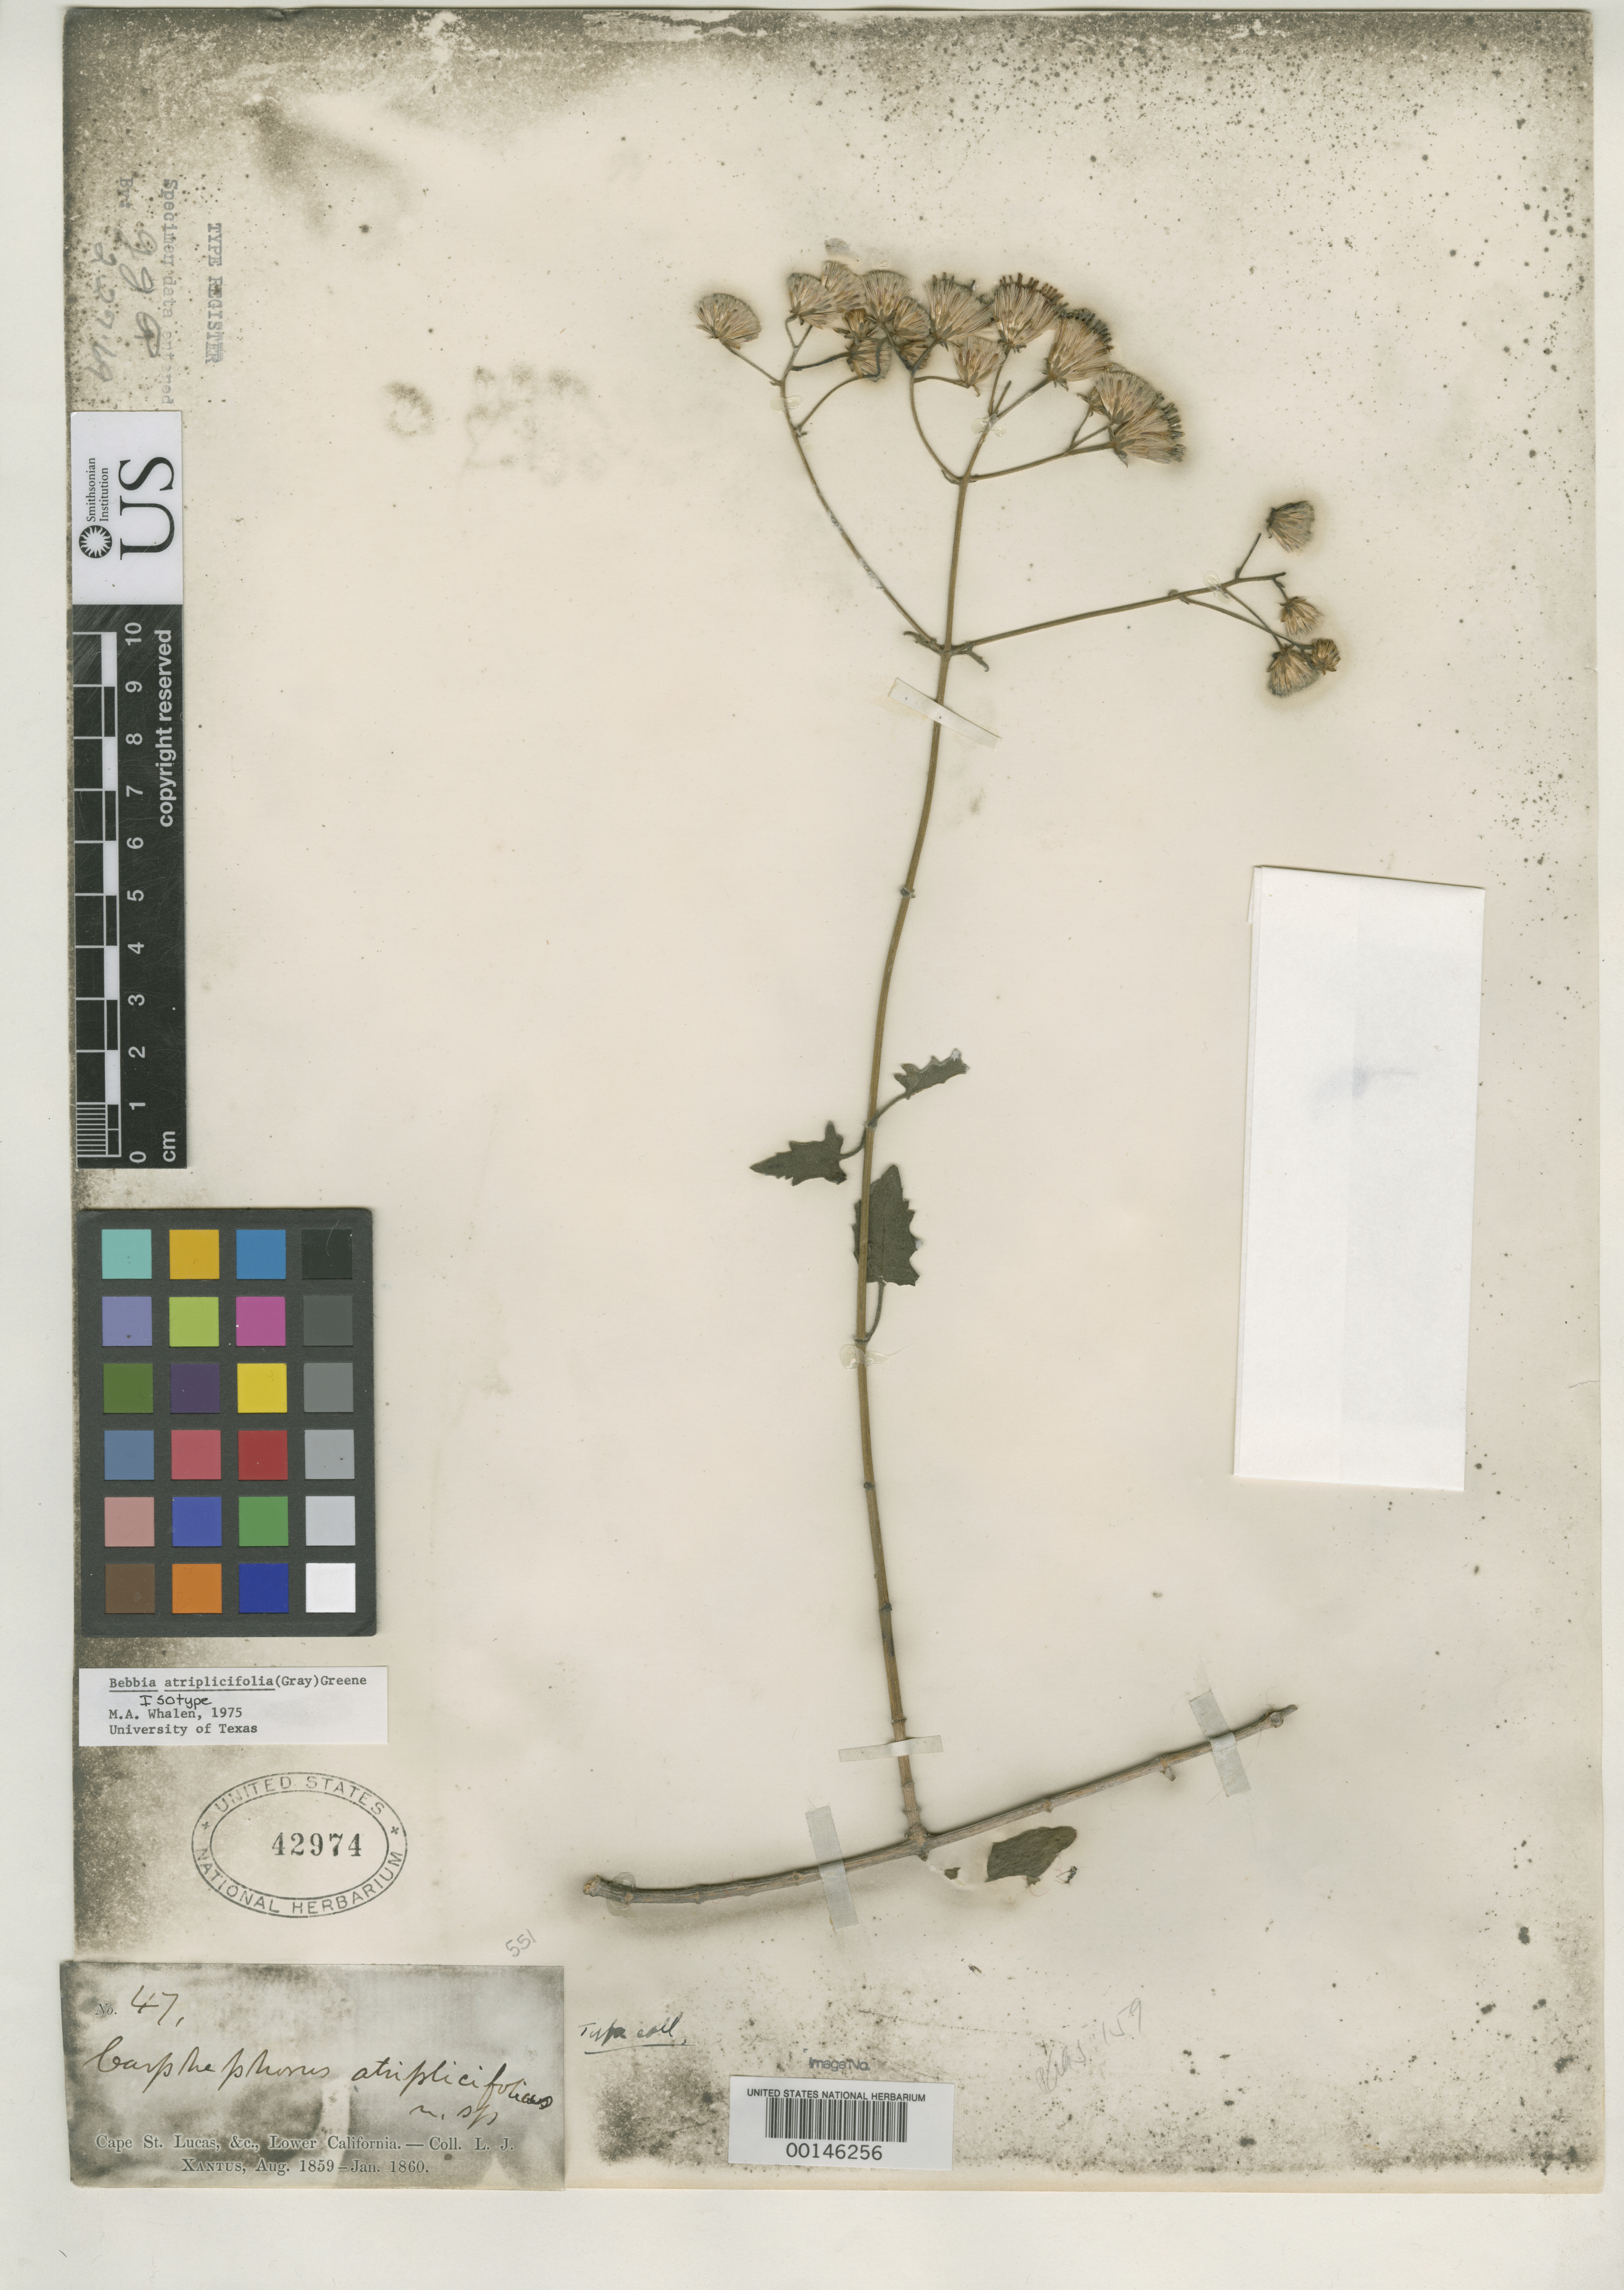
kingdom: Plantae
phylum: Tracheophyta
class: Magnoliopsida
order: Asterales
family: Asteraceae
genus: Carphephorus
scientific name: Carphephorus atriplicifolius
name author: A. Gray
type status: Isotype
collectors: L. J. Xantus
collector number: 47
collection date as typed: Aug 1859 to -- Jan 1860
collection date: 1859-08/1860-01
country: Mexico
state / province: Baja California Sur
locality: Cape St. Lucas.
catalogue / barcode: US 42974